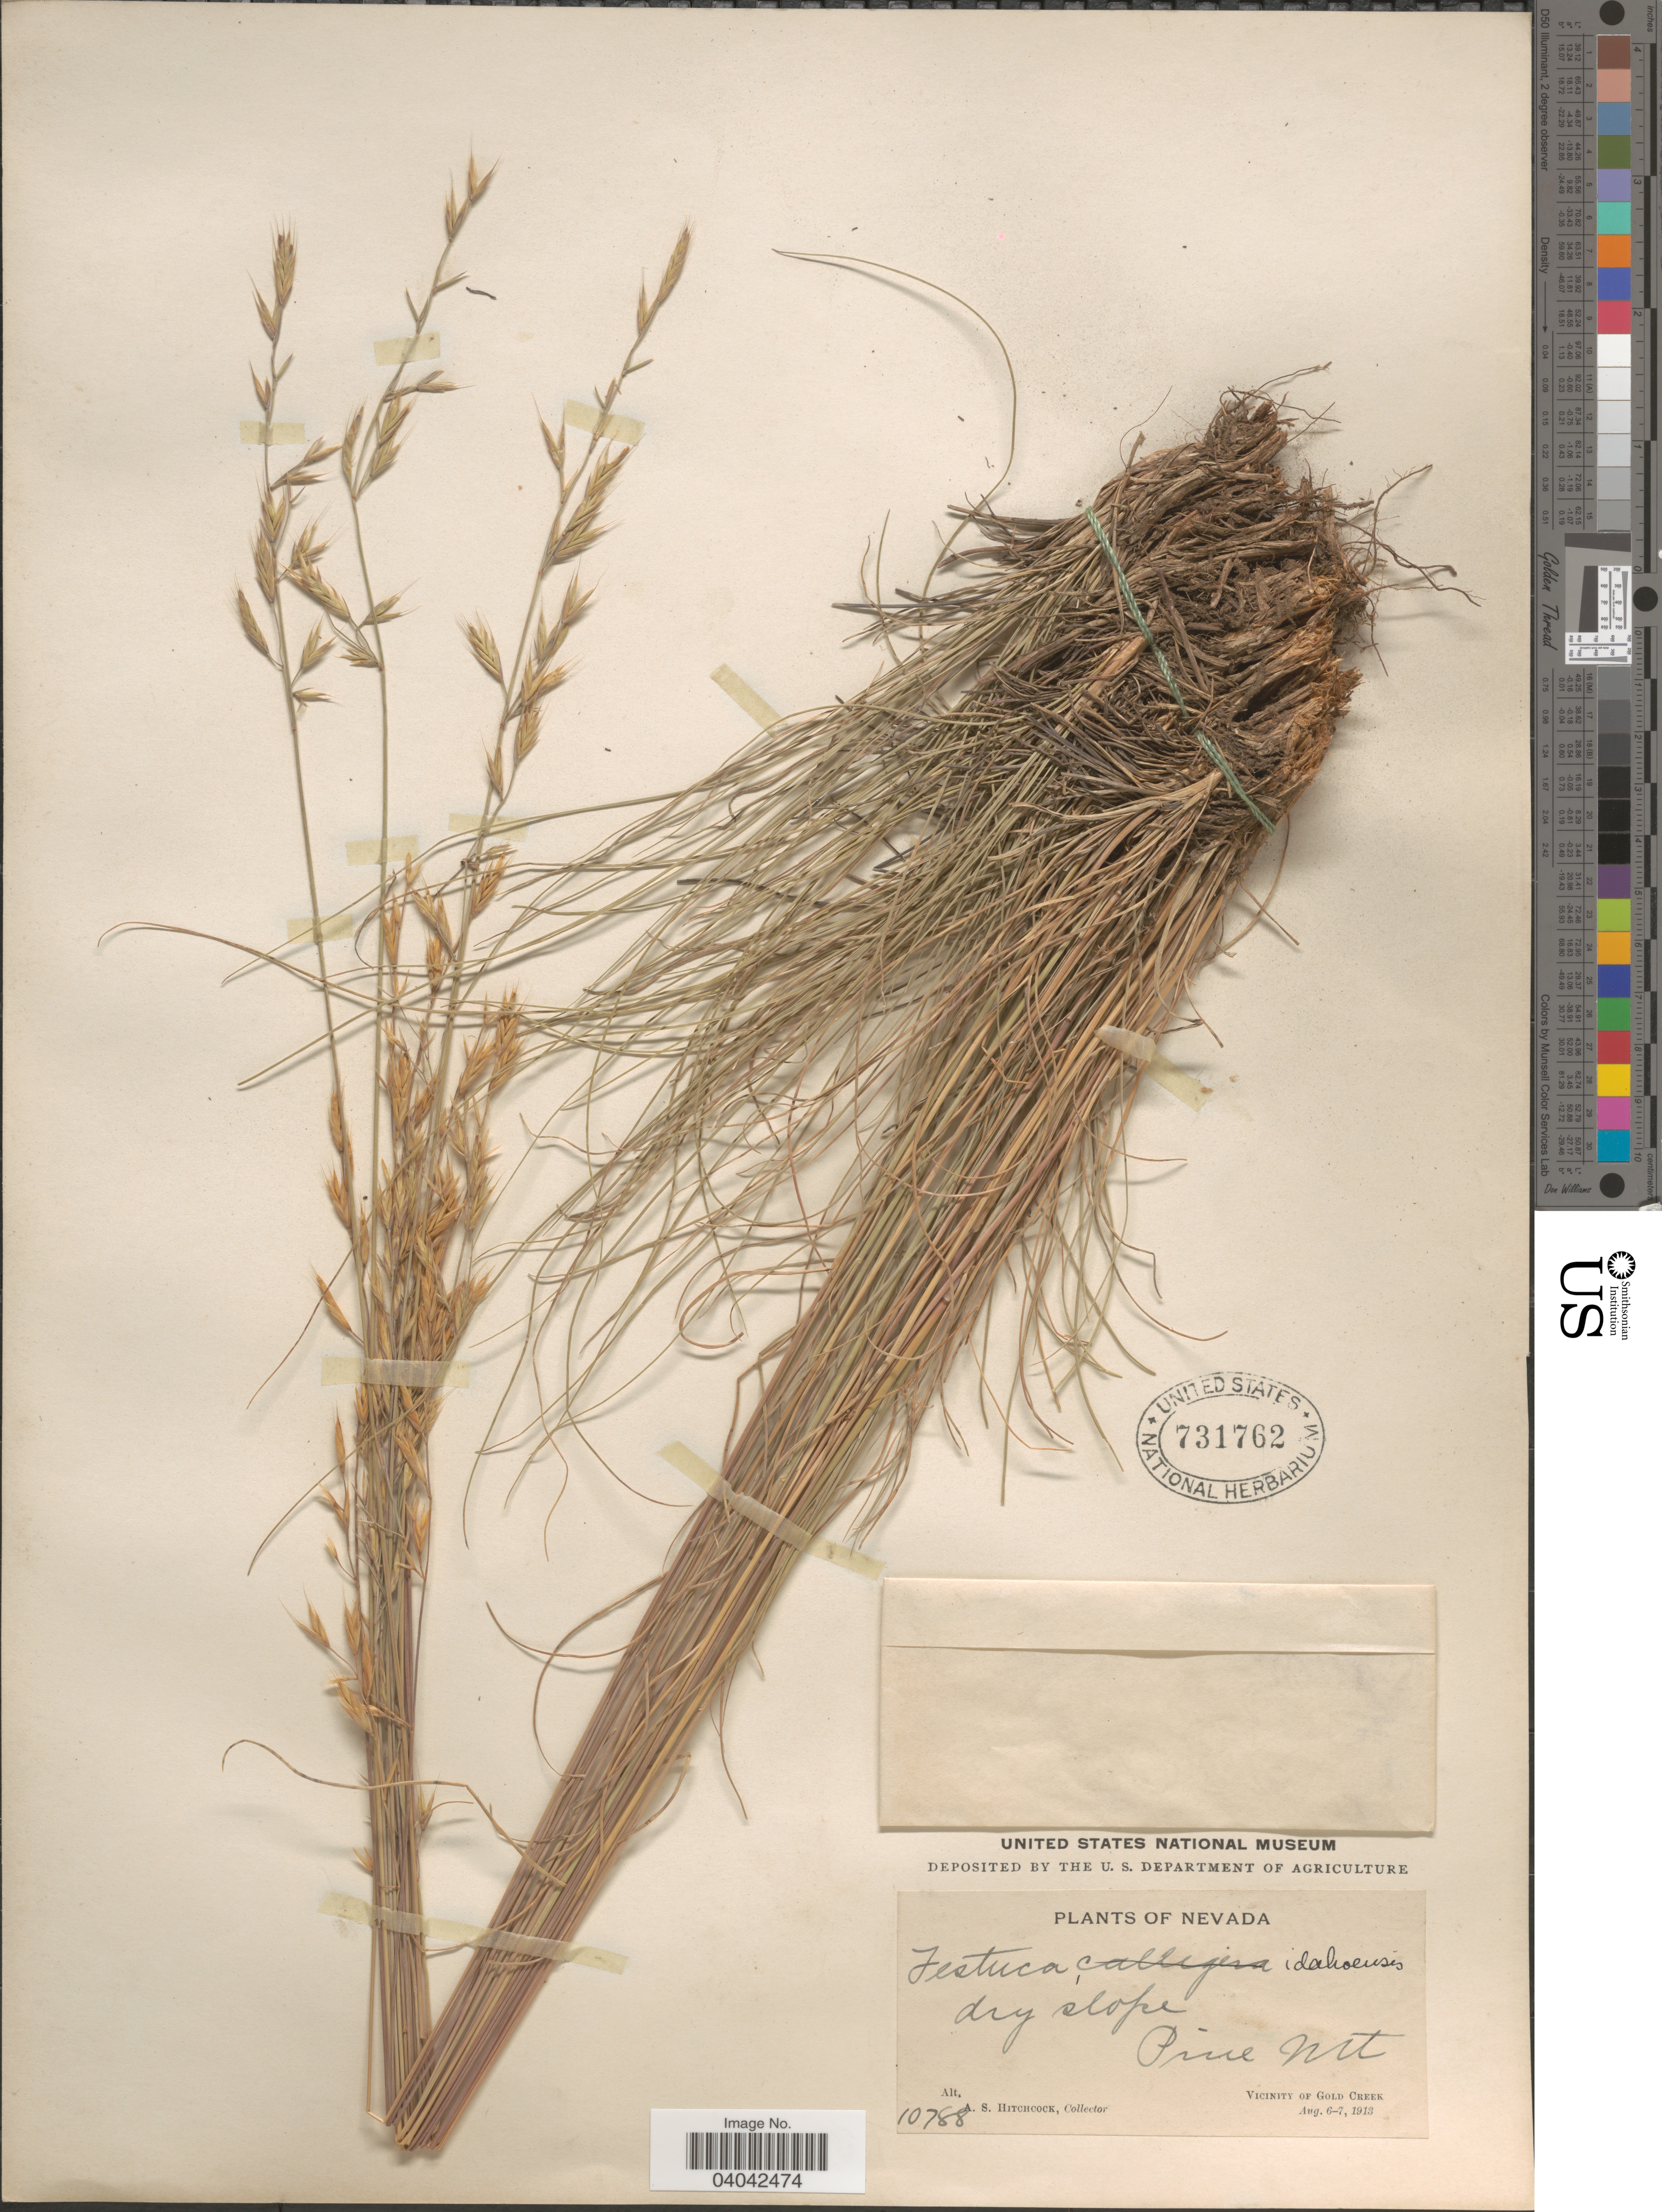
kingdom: Plantae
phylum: Tracheophyta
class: Liliopsida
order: Poales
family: Poaceae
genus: Festuca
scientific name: Festuca idahoensis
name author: Elmer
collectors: A. S. Hitchcock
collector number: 10788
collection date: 1913-08-06/1913-08-07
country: United States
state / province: Nevada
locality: Pine Mt. Vicinity of Gold Creek.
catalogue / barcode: US 731762